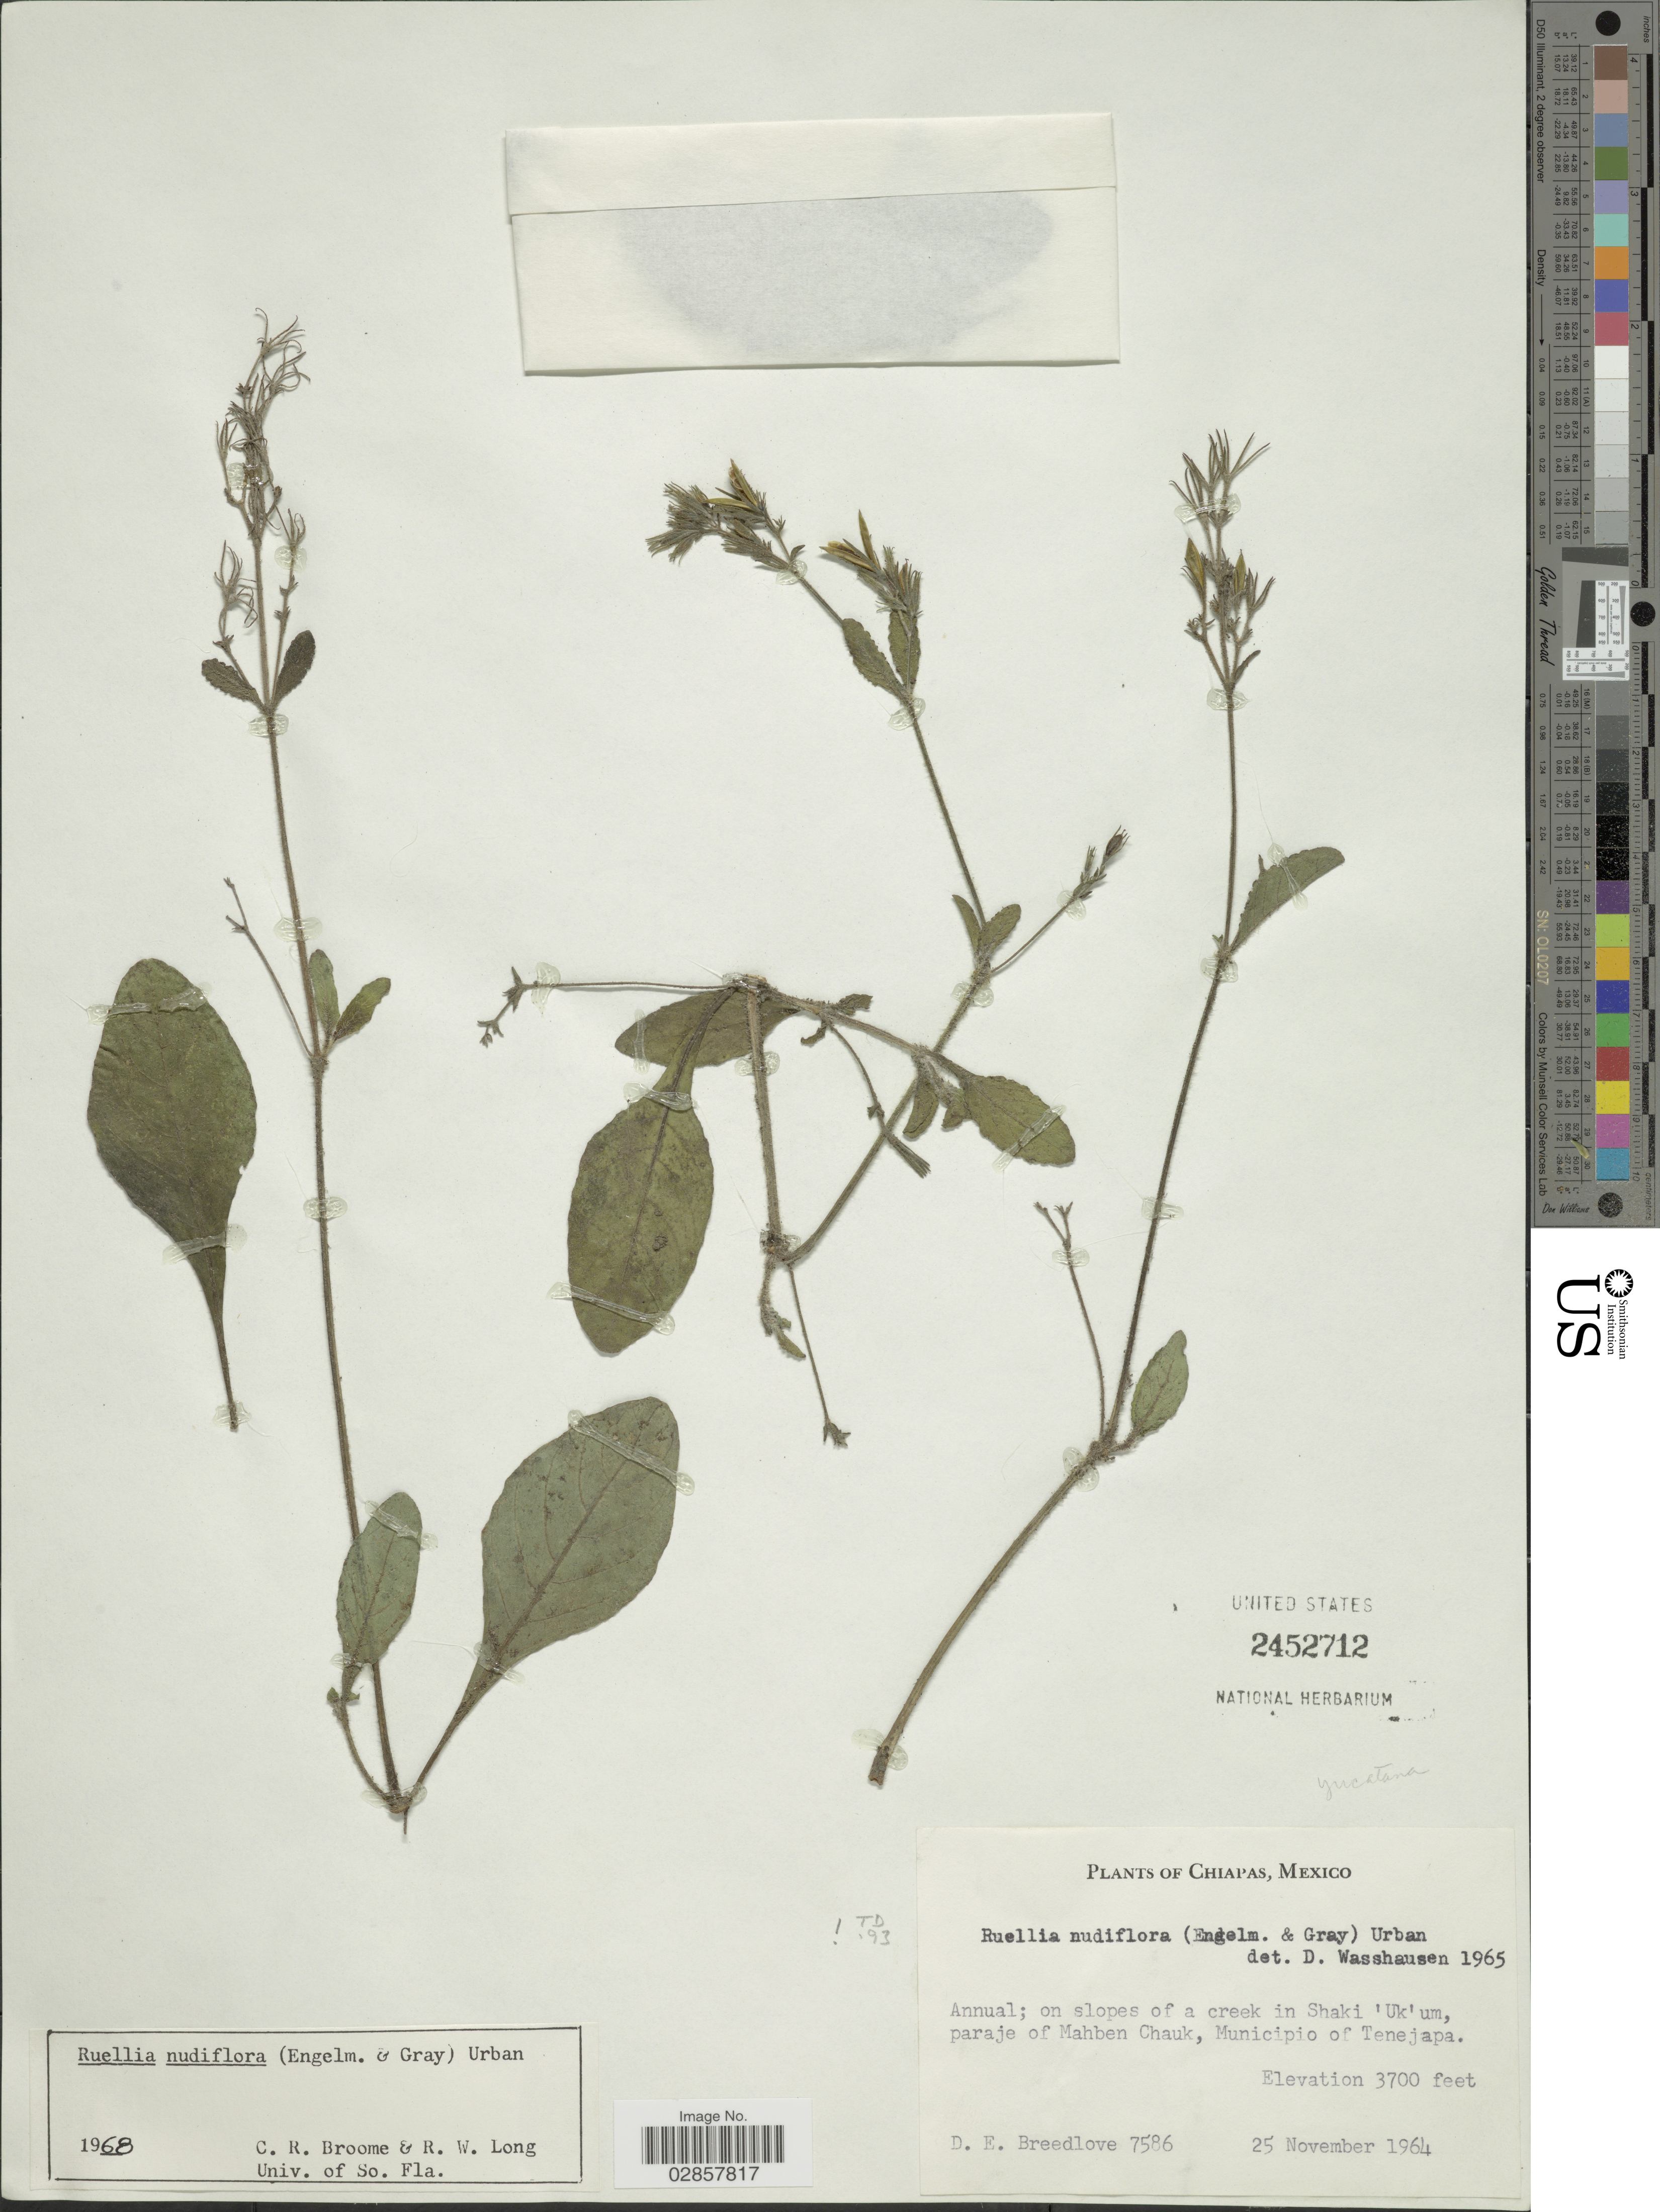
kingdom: Plantae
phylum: Tracheophyta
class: Magnoliopsida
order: Lamiales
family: Acanthaceae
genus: Ruellia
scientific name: Ruellia nudiflora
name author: (Engelm. & A. Gray) Urb.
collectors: D. E. Breedlove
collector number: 7586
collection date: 1964-11-25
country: Mexico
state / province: Chiapas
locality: Annual; on slopes of a creek in Shaki 'Uk' um, paraje of Mahben Chauk, Municipio of Tenejapa.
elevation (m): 1128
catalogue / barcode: US 2452712